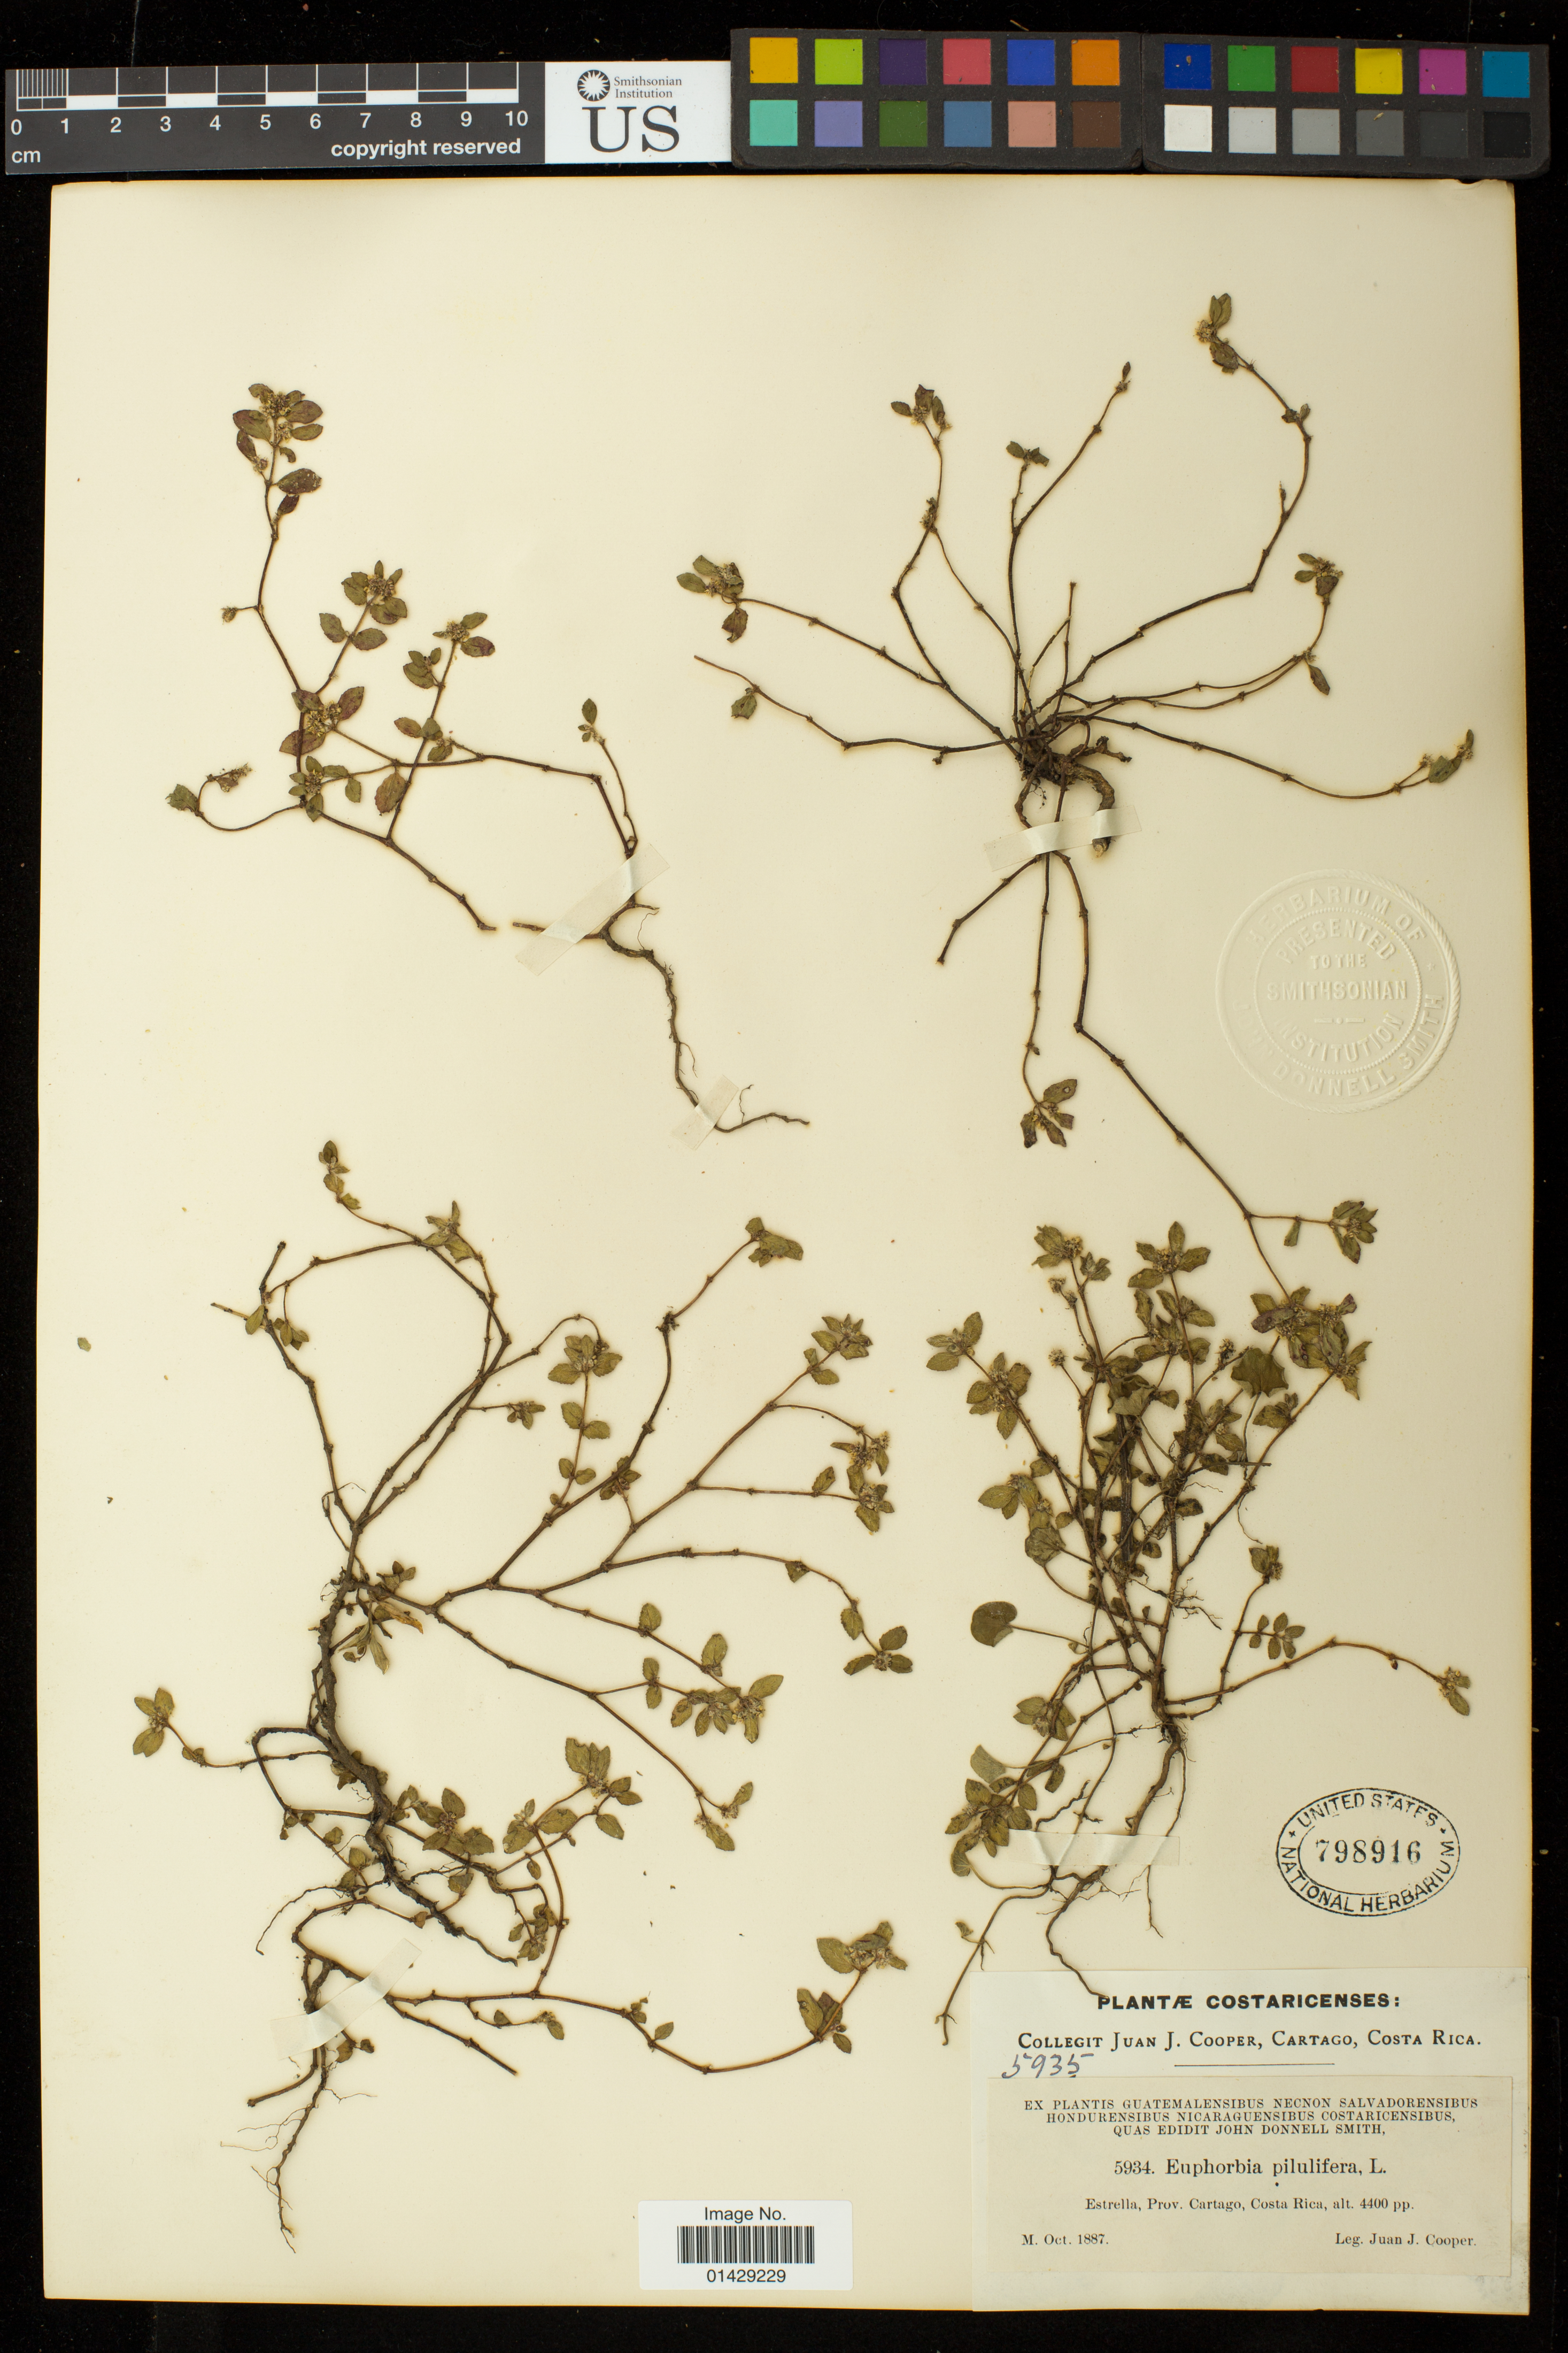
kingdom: Plantae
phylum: Tracheophyta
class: Magnoliopsida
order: Malpighiales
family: Euphorbiaceae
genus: Euphorbia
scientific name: Euphorbia hirta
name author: L.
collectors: J. J. Cooper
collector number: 5935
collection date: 1887-10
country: Costa Rica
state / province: Cartago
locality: Estrella.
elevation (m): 1341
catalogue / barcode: US 798916